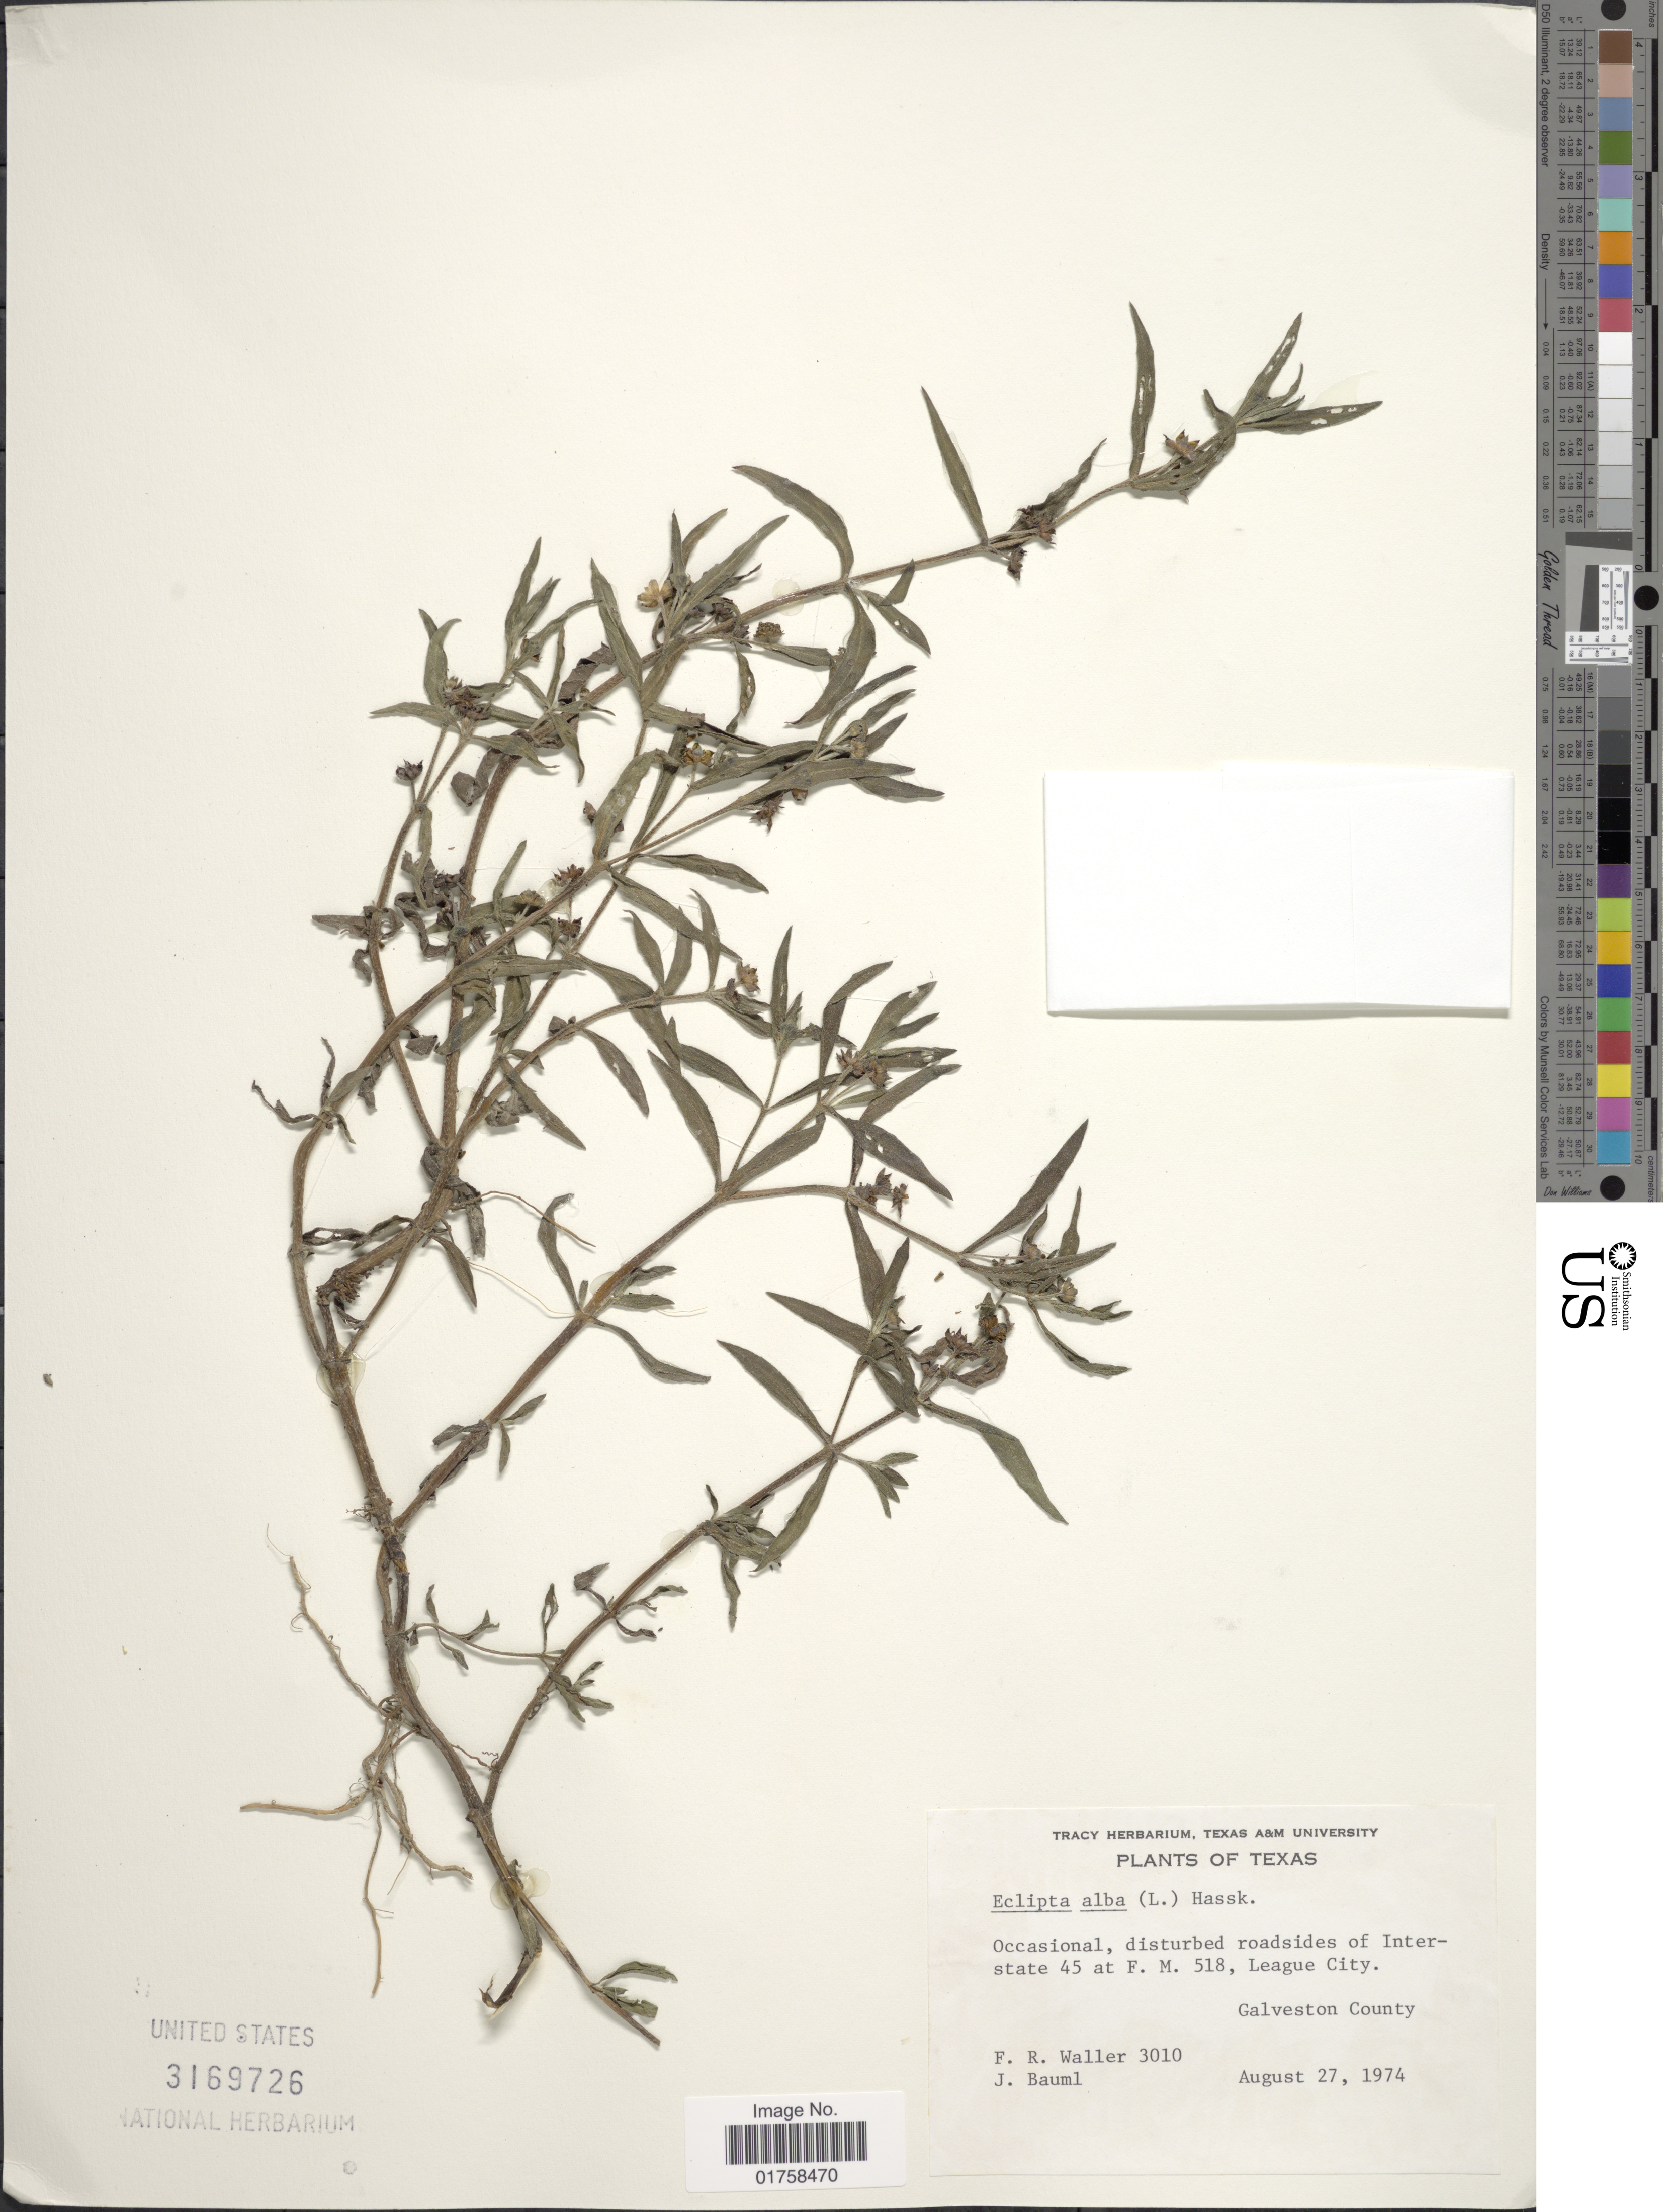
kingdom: Plantae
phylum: Tracheophyta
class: Magnoliopsida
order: Asterales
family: Asteraceae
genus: Eclipta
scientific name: Eclipta alba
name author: (L.) Hassk.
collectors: F. R. Waller & J. Bauml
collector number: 3010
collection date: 1974-08-27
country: United States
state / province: Texas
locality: Texas. Occasional, disturbed roadsides of interstate 45 at F. M. 518, league City. Galveston County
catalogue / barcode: US 3169826